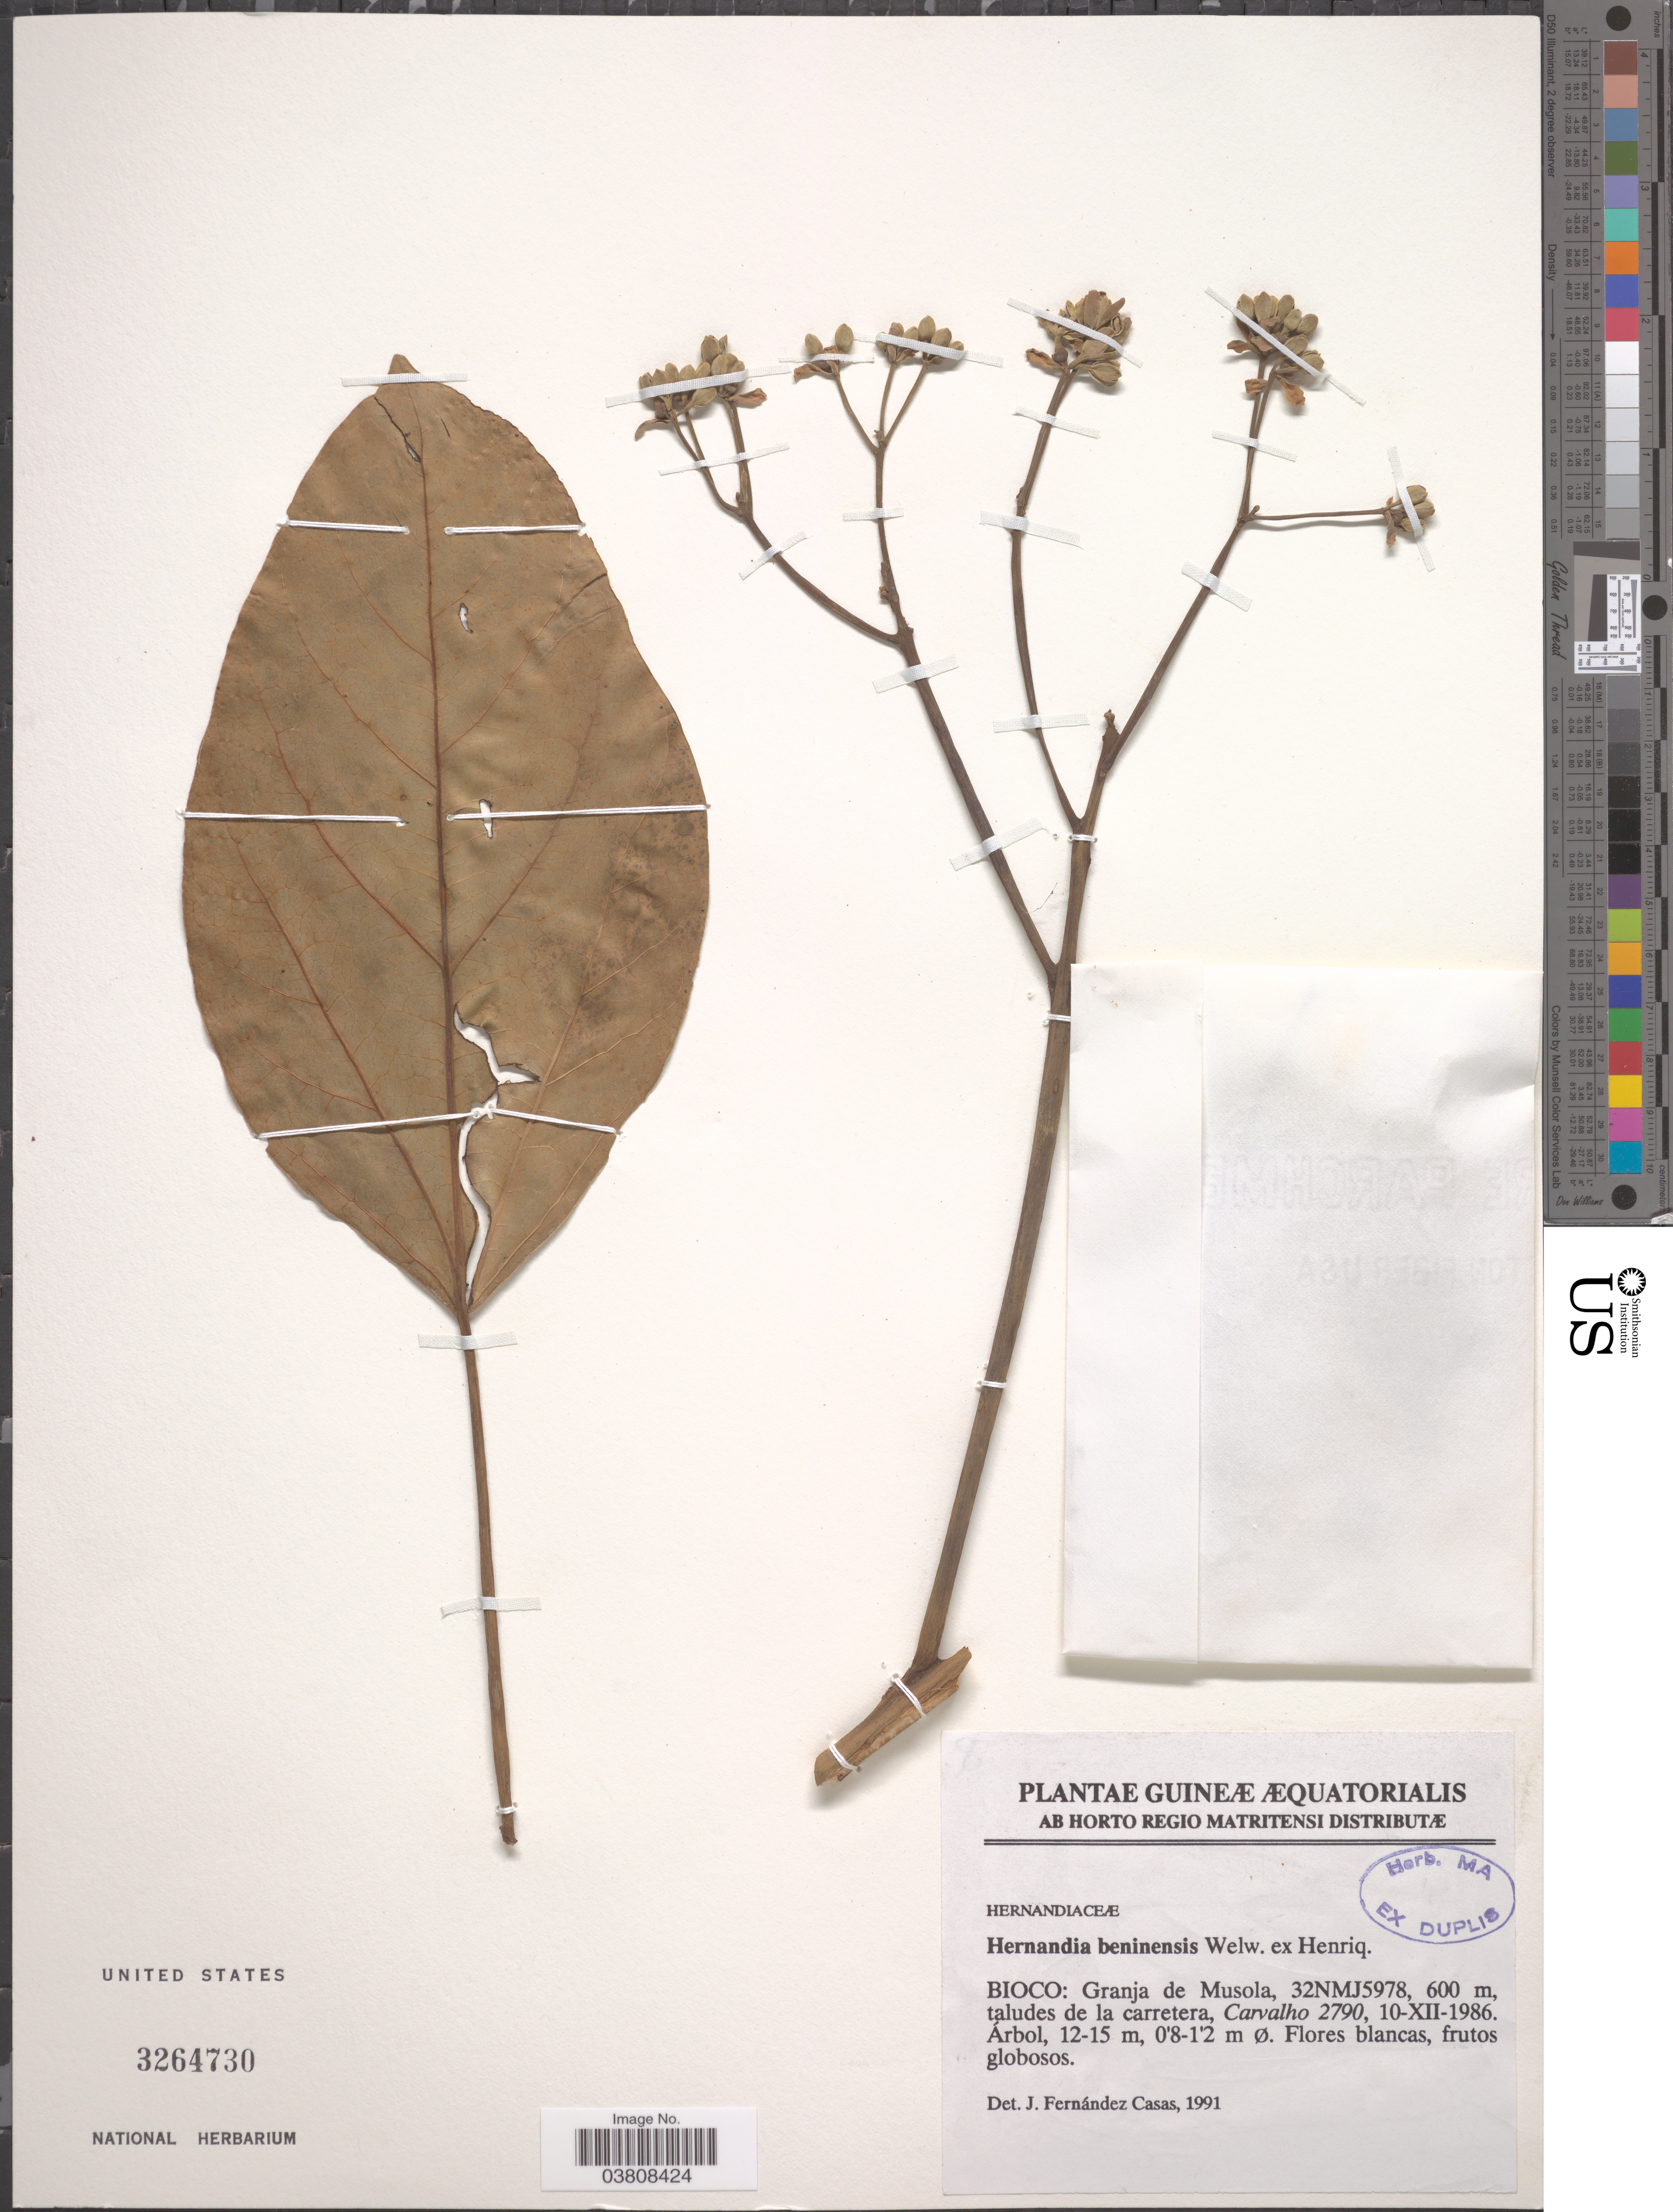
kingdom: Plantae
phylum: Tracheophyta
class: Magnoliopsida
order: Laurales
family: Hernandiaceae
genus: Hernandia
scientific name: Hernandia beninensis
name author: Welw. ex Henriq.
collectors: Carvalho, --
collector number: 2790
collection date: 1986-12-10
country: Equatorial Guinea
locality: Bioco: Granja de Musola, 32NMJ5978, taludes de la carretera.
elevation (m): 600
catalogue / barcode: US 3264730